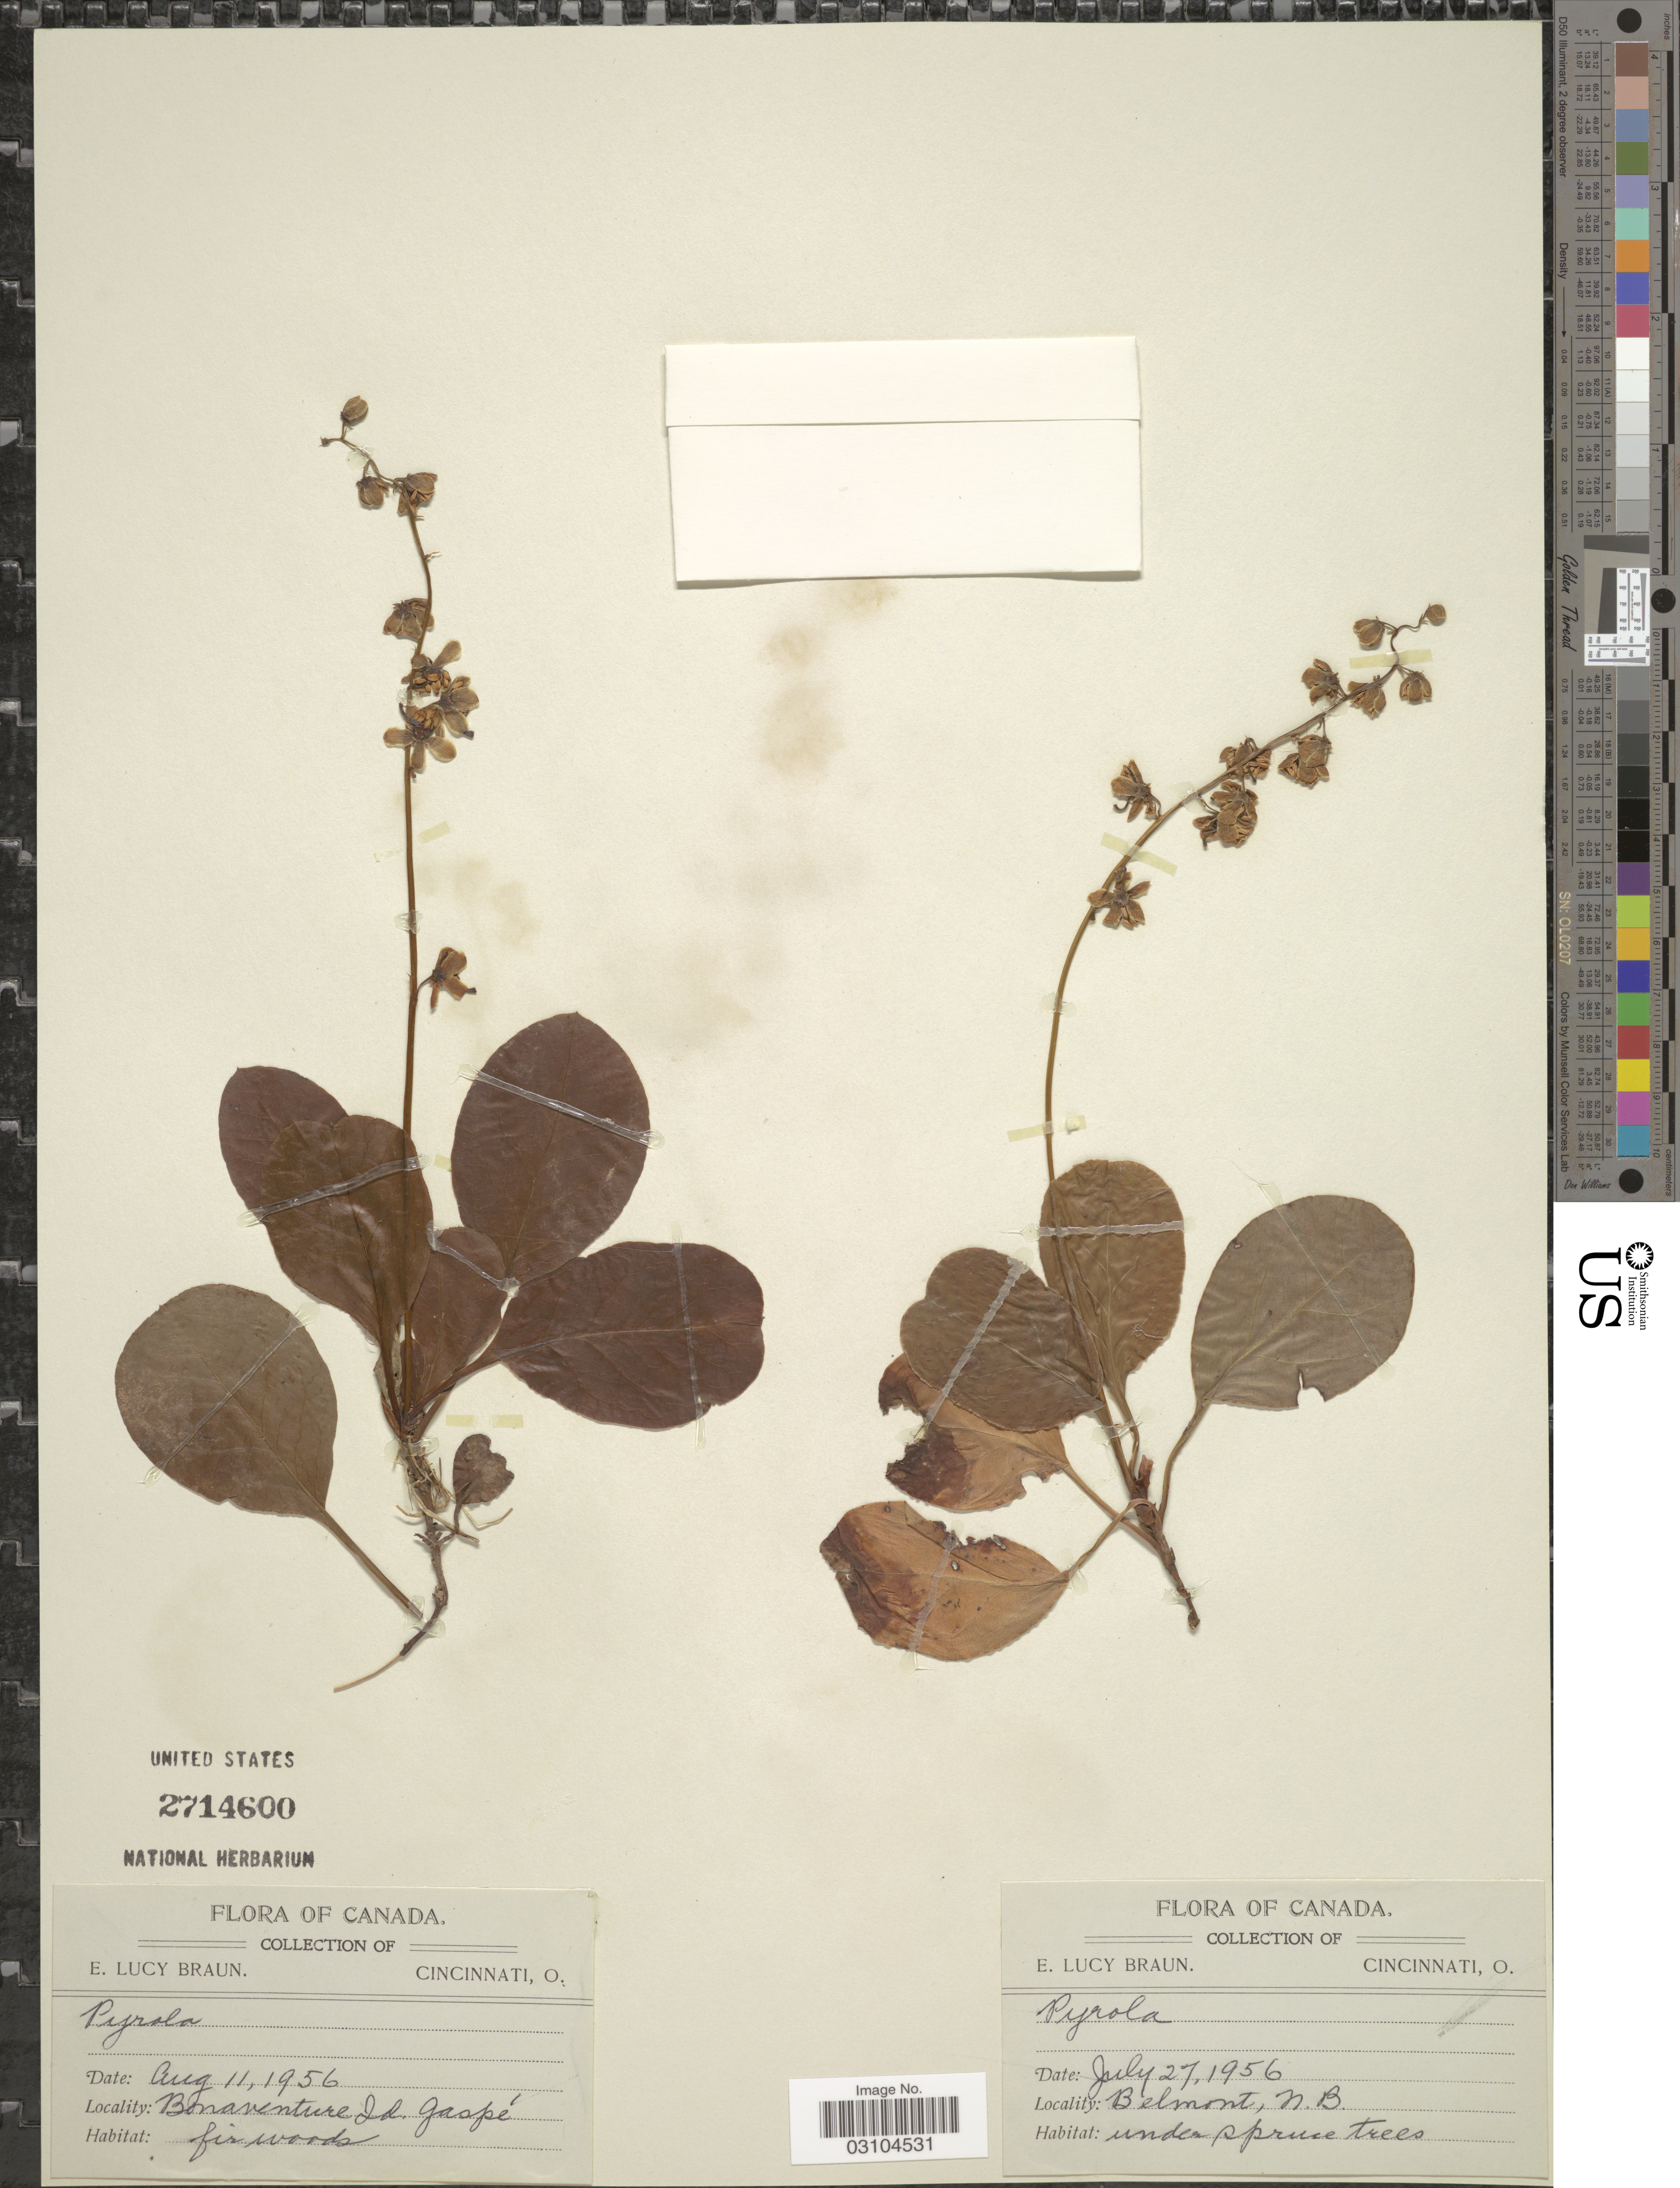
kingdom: Plantae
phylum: Tracheophyta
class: Magnoliopsida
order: Ericales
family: Ericaceae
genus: Pyrola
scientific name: Pyrola sp.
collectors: E. L. Braun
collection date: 1956-07-27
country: Canada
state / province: New Brunswick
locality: Belmont, N. B.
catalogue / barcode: US 2714600-2